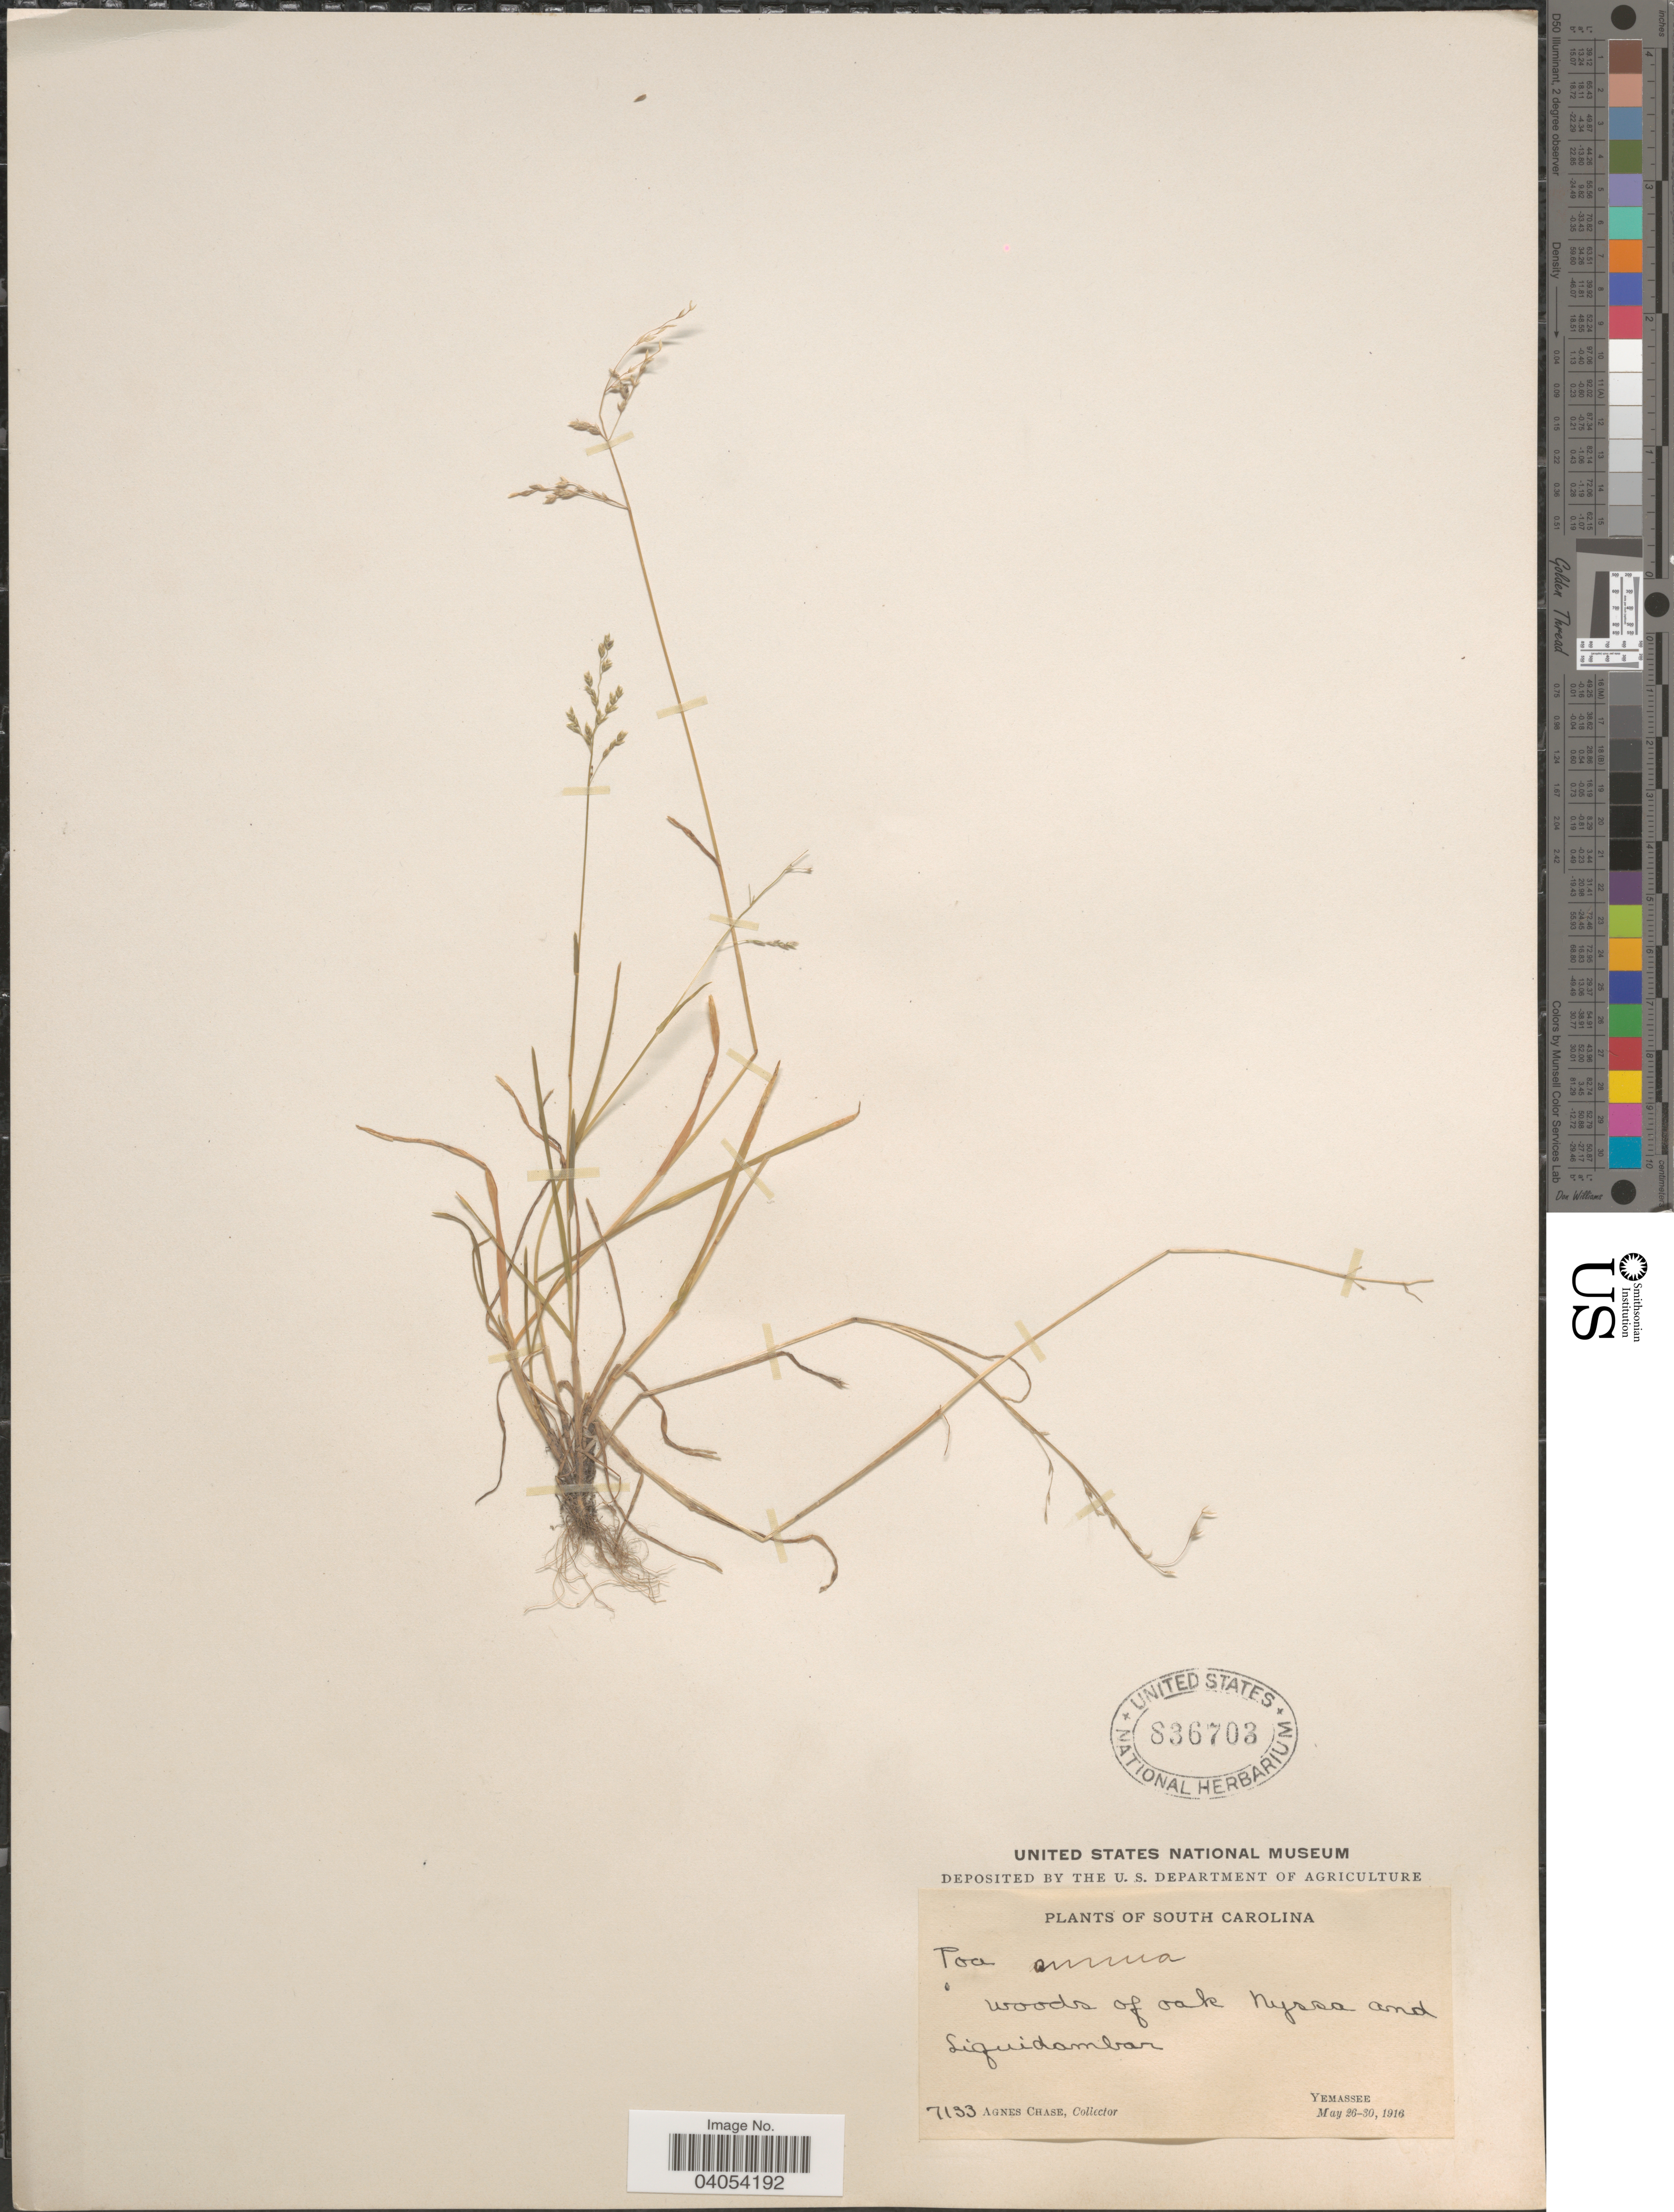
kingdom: Plantae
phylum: Tracheophyta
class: Liliopsida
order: Poales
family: Poaceae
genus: Poa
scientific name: Poa annua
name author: L.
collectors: A. Chase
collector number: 7133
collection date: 1916-05-26/1916-05-30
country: United States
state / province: South Carolina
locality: Woods of oak Nyssa and Liquidambar. Yemassee.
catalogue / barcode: US 836703